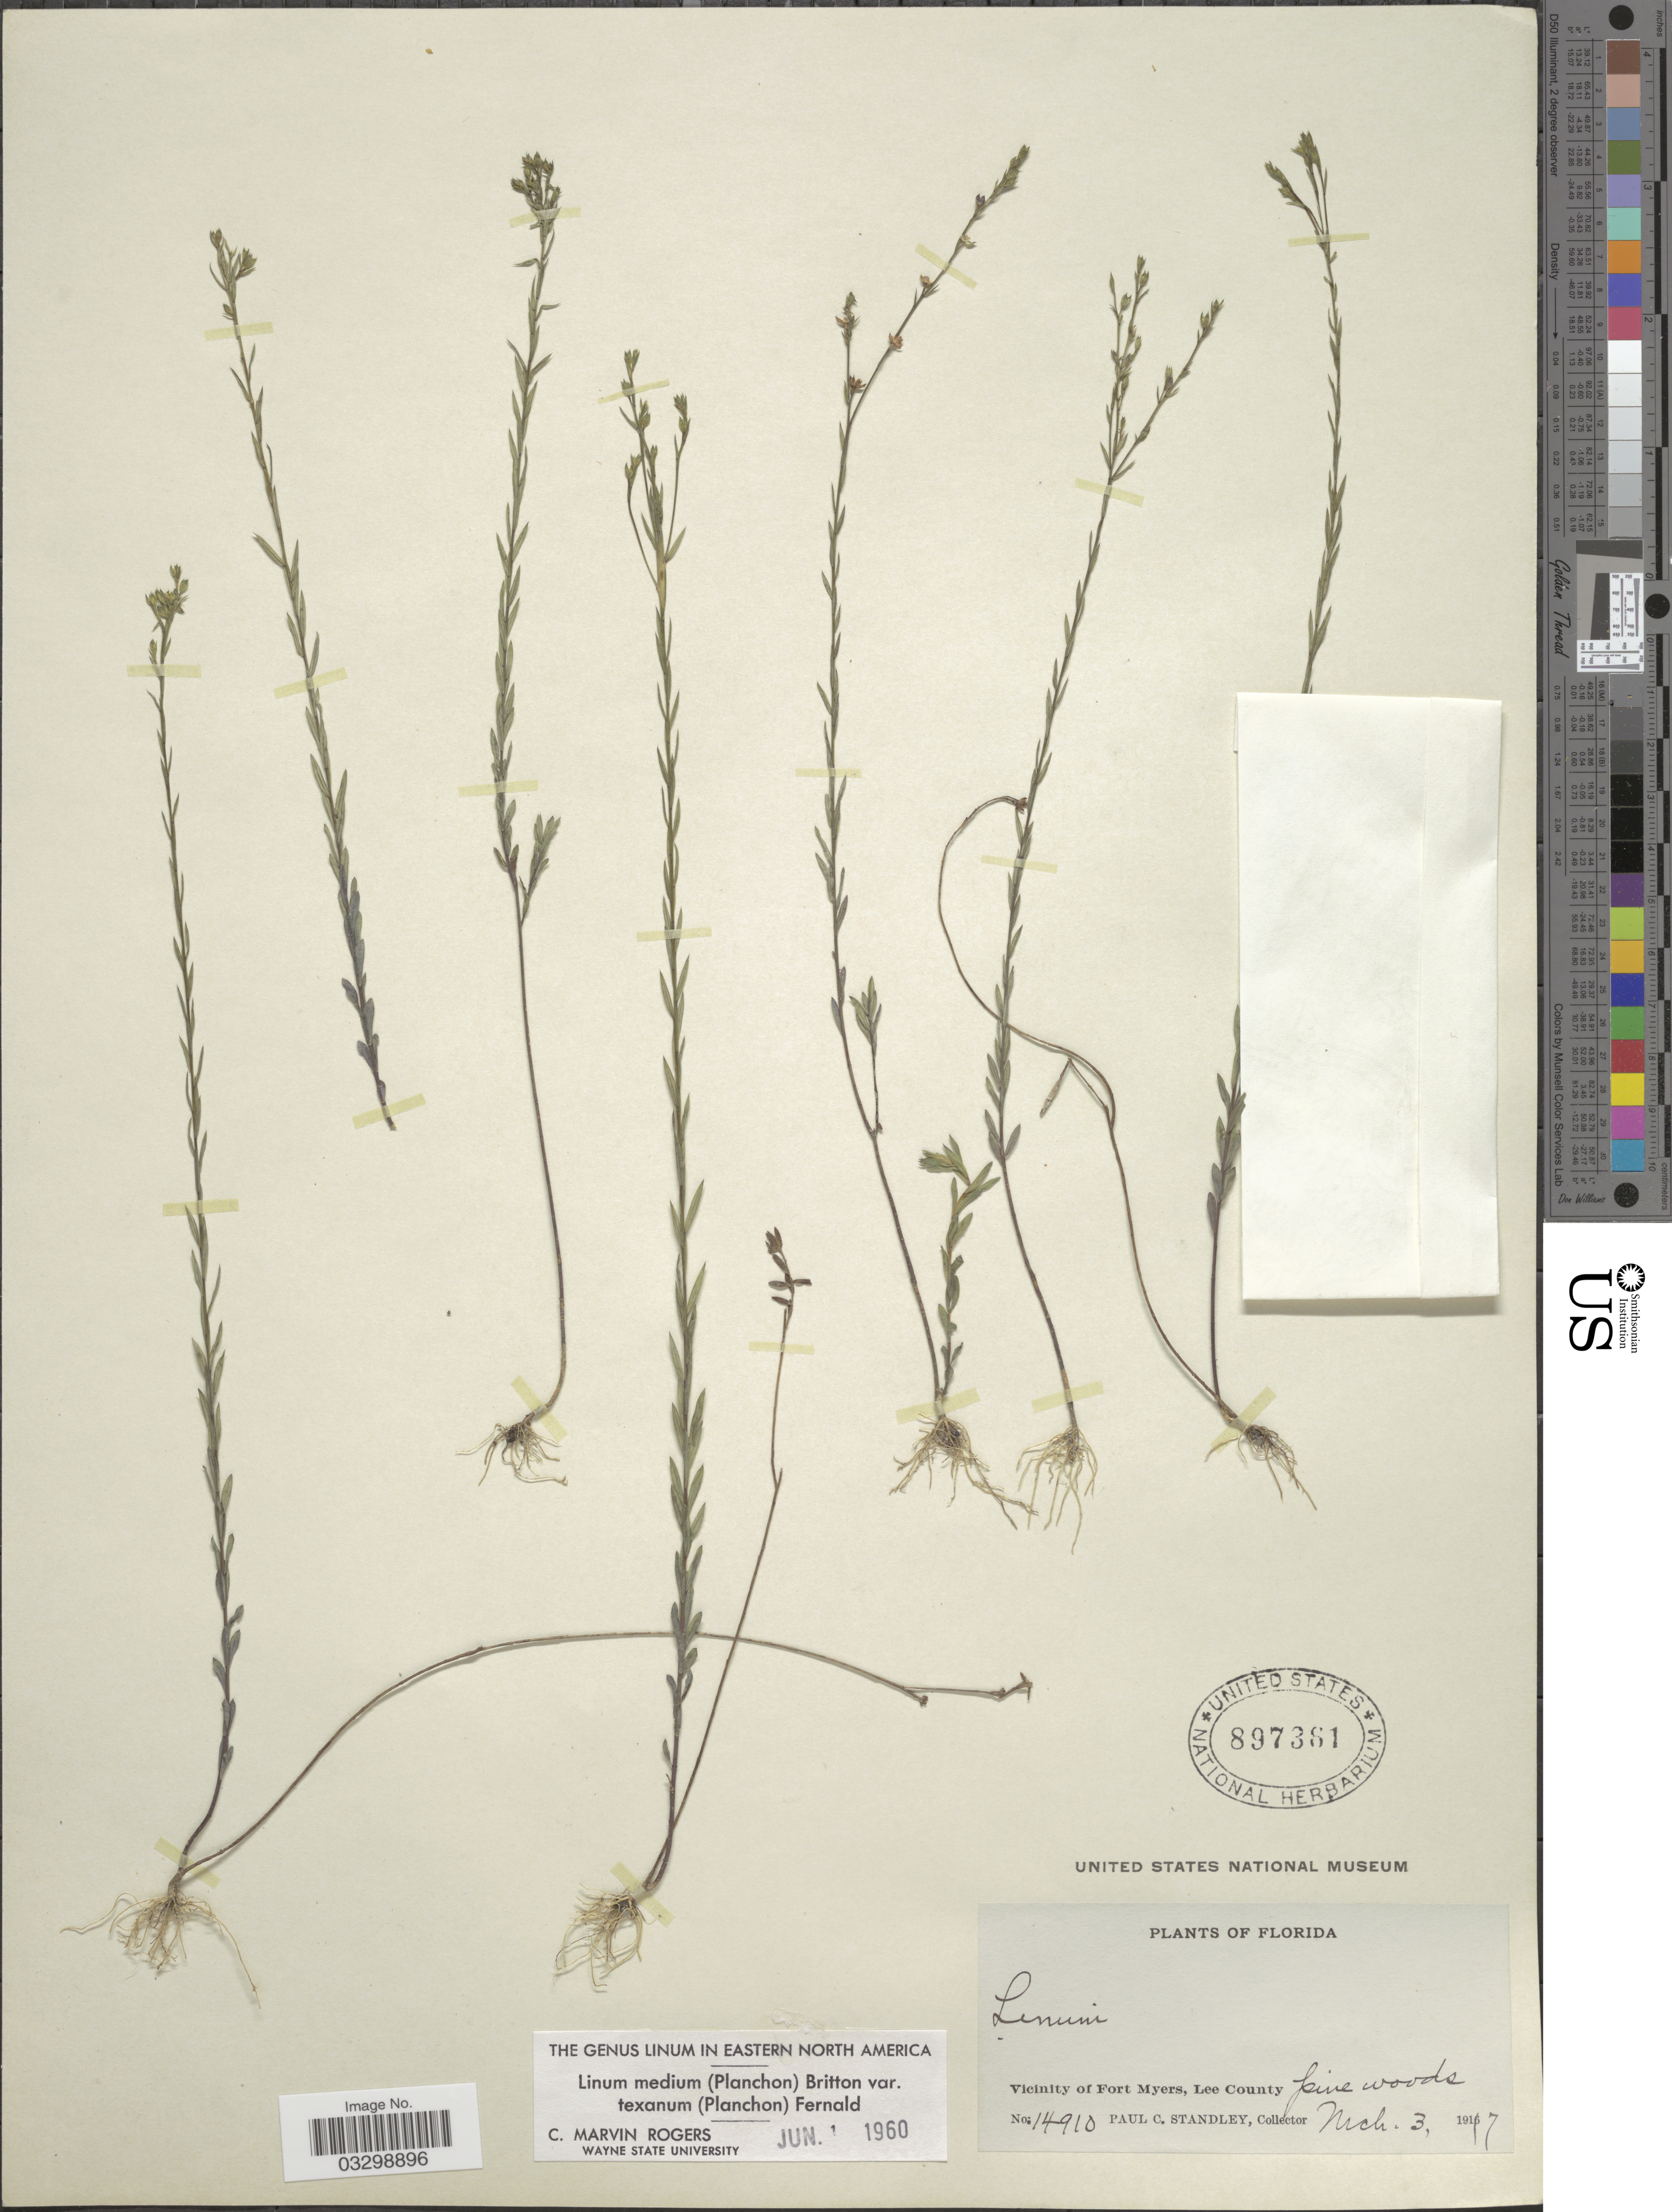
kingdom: Plantae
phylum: Tracheophyta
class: Magnoliopsida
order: Malpighiales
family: Linaceae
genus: Linum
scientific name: Linum medium var. texanum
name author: (Planch.) Fernald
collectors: P. C. Standley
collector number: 14910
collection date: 1917-03-03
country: United States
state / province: Florida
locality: Vicinity of Fort Myers, Lee County.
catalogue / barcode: US 897361